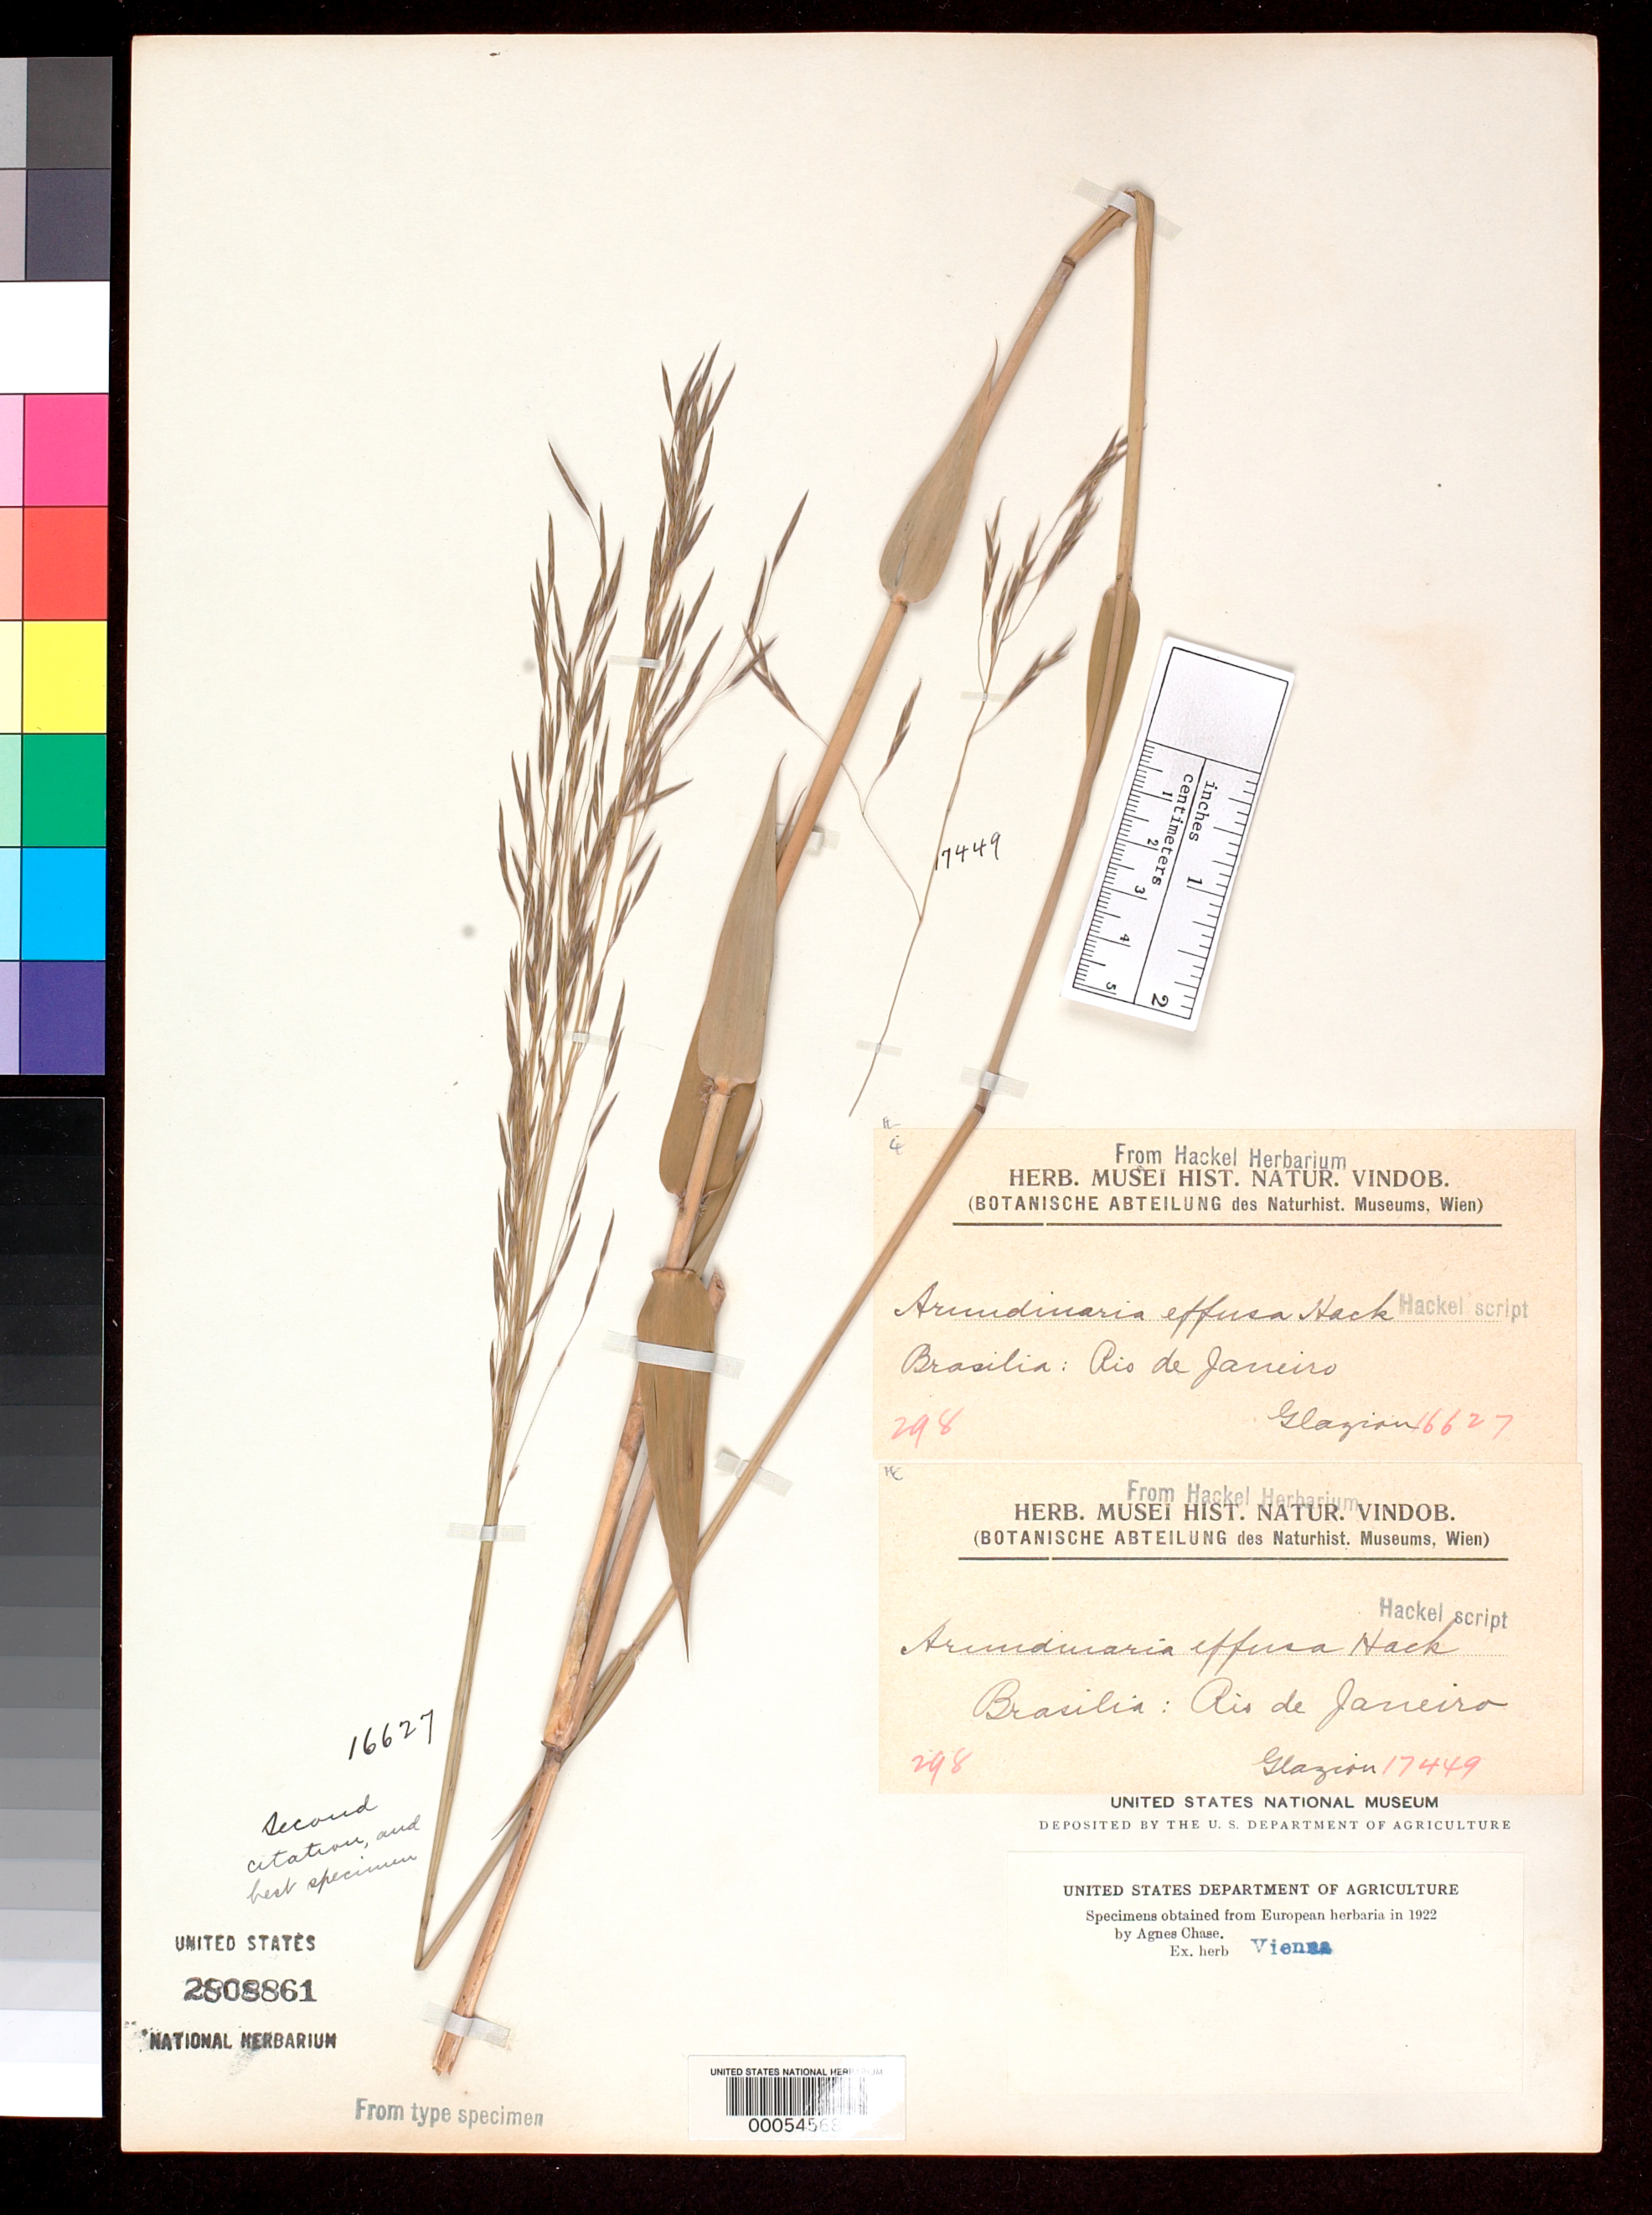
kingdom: Plantae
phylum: Tracheophyta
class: Liliopsida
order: Poales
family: Poaceae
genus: Arundinaria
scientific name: Arundinaria effusa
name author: Hack.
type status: Syntype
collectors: A. F. M. Glaziou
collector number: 16627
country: Brazil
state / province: Rio de Janeiro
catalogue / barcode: US 2808861